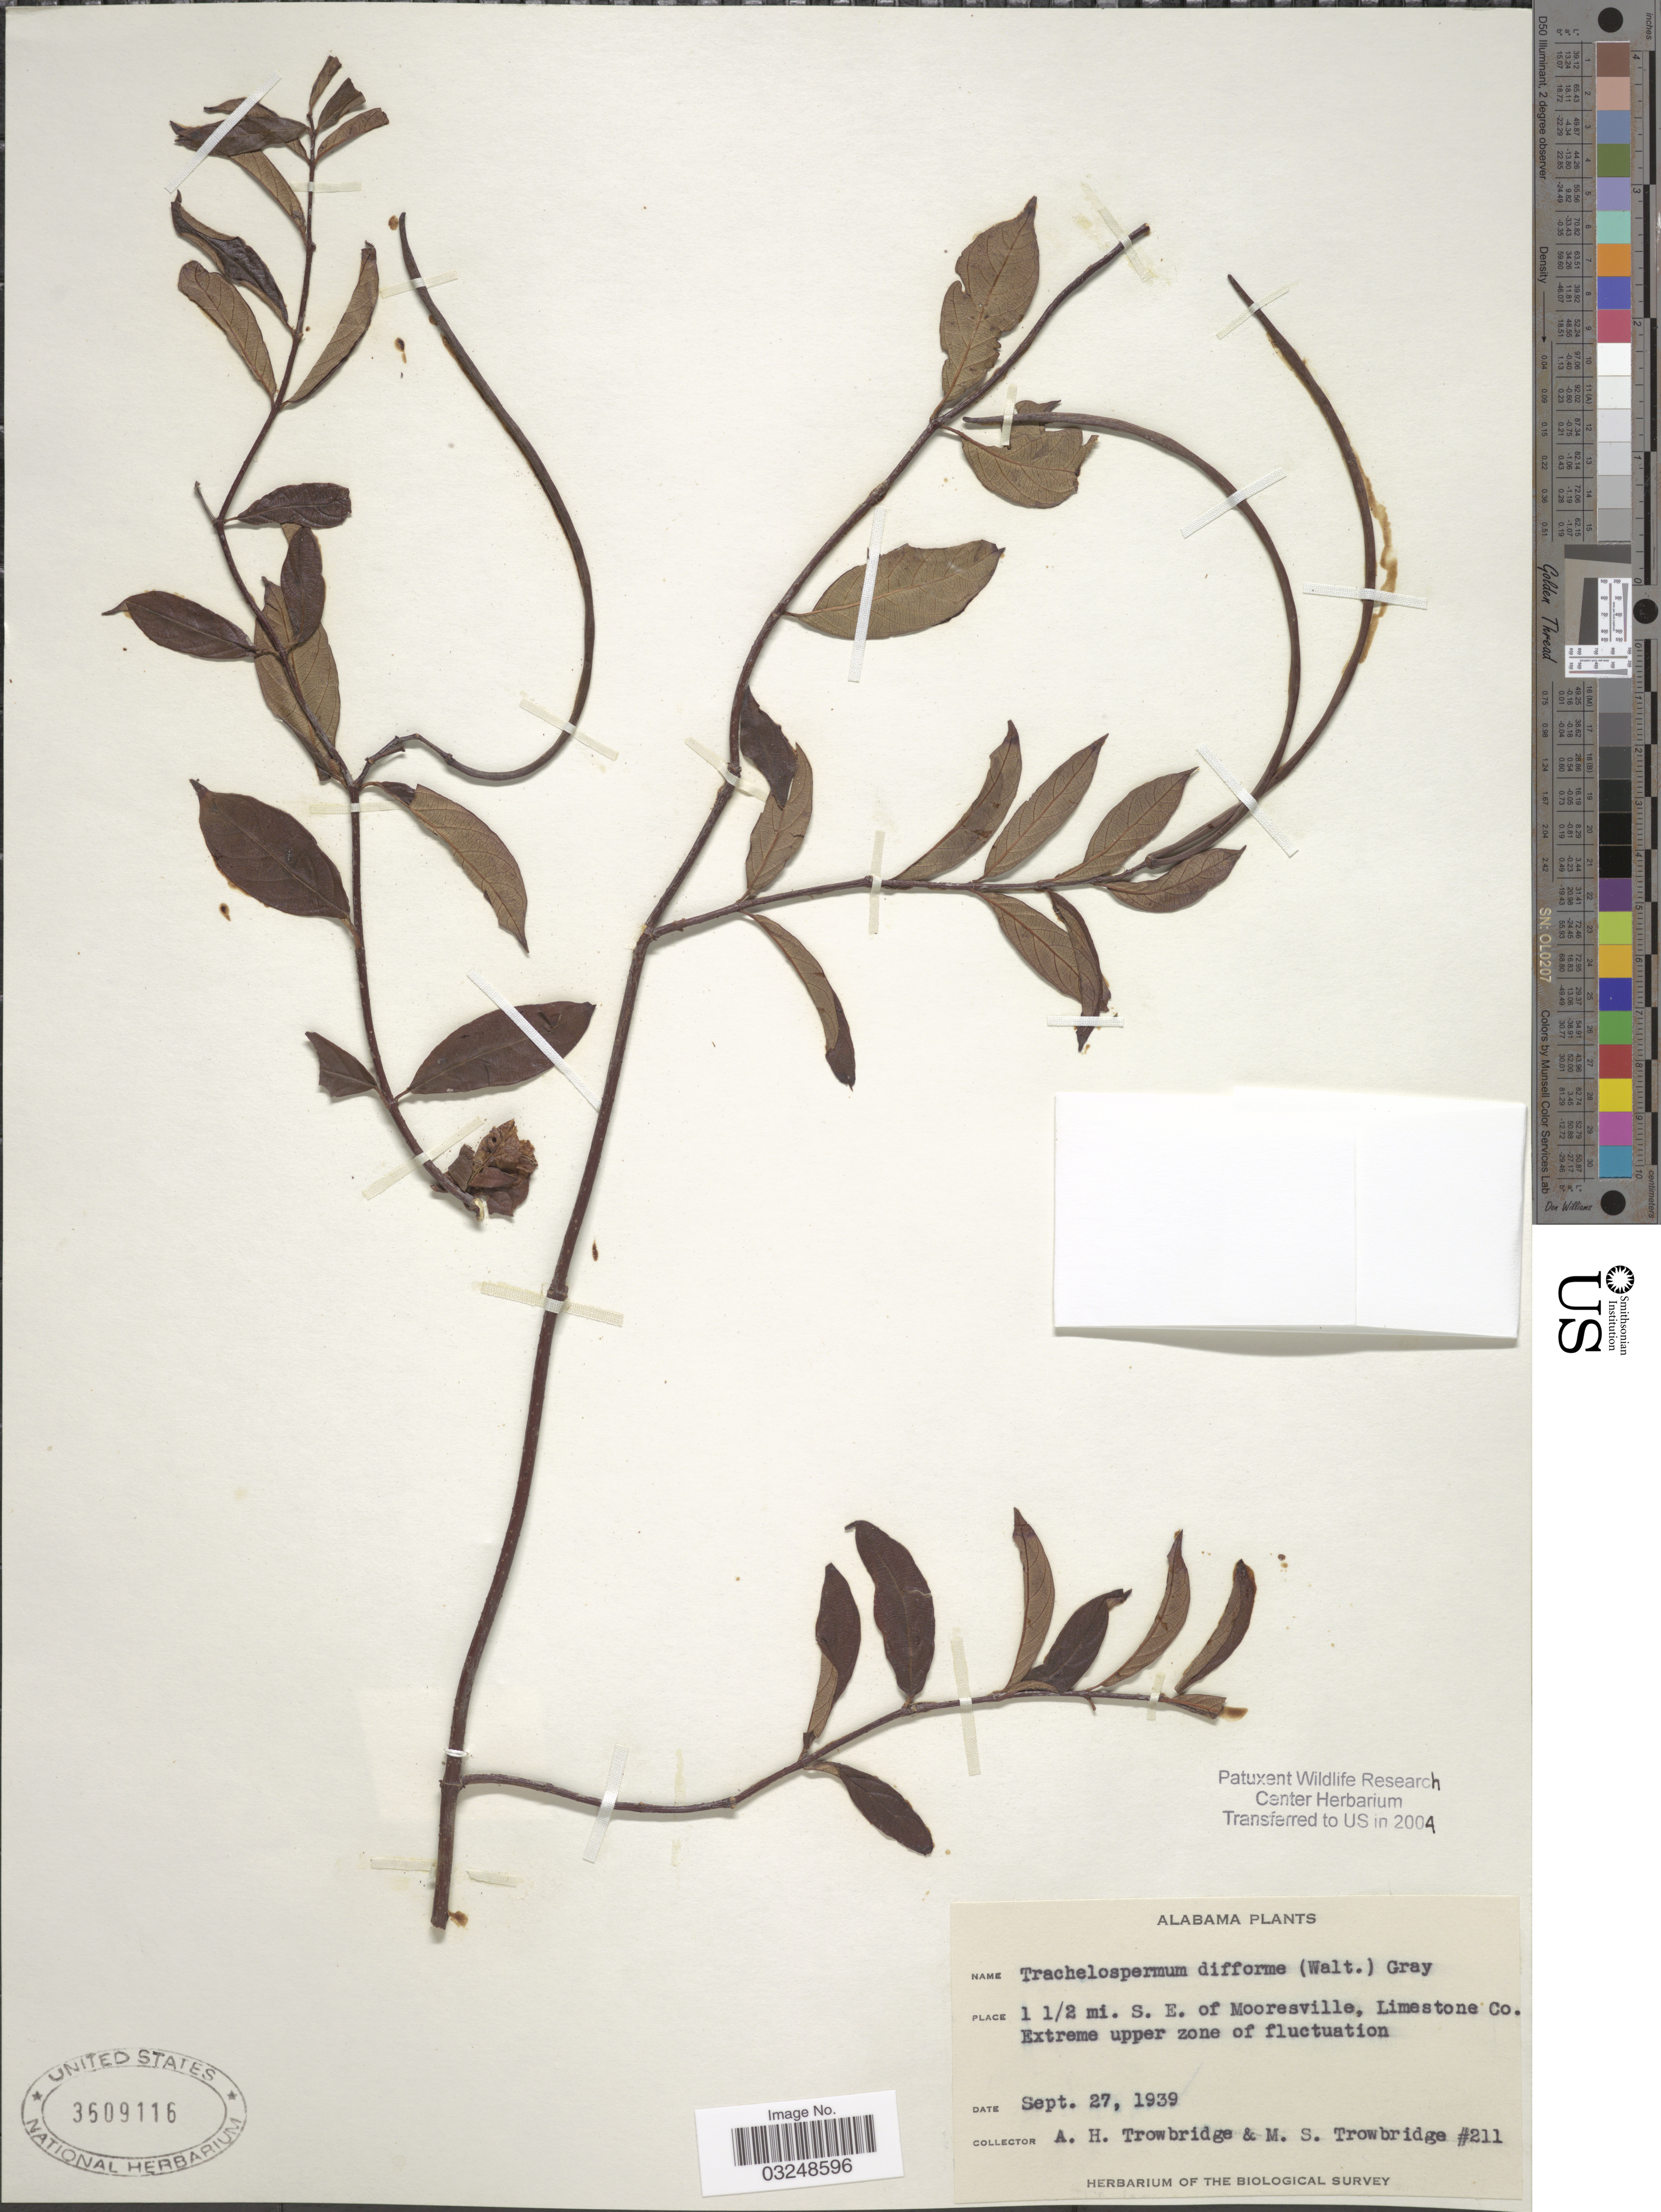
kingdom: Plantae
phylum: Tracheophyta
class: Magnoliopsida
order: Gentianales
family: Apocynaceae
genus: Trachelospermum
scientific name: Trachelospermum difforme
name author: (Walter) A. Gray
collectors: A. H. Trowbridge & M. Trowbridge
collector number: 211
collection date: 1939-09-27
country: United States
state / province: Alabama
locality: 1½ mi. S.E. of Mooresville, Limestone Co.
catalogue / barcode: US 3609116